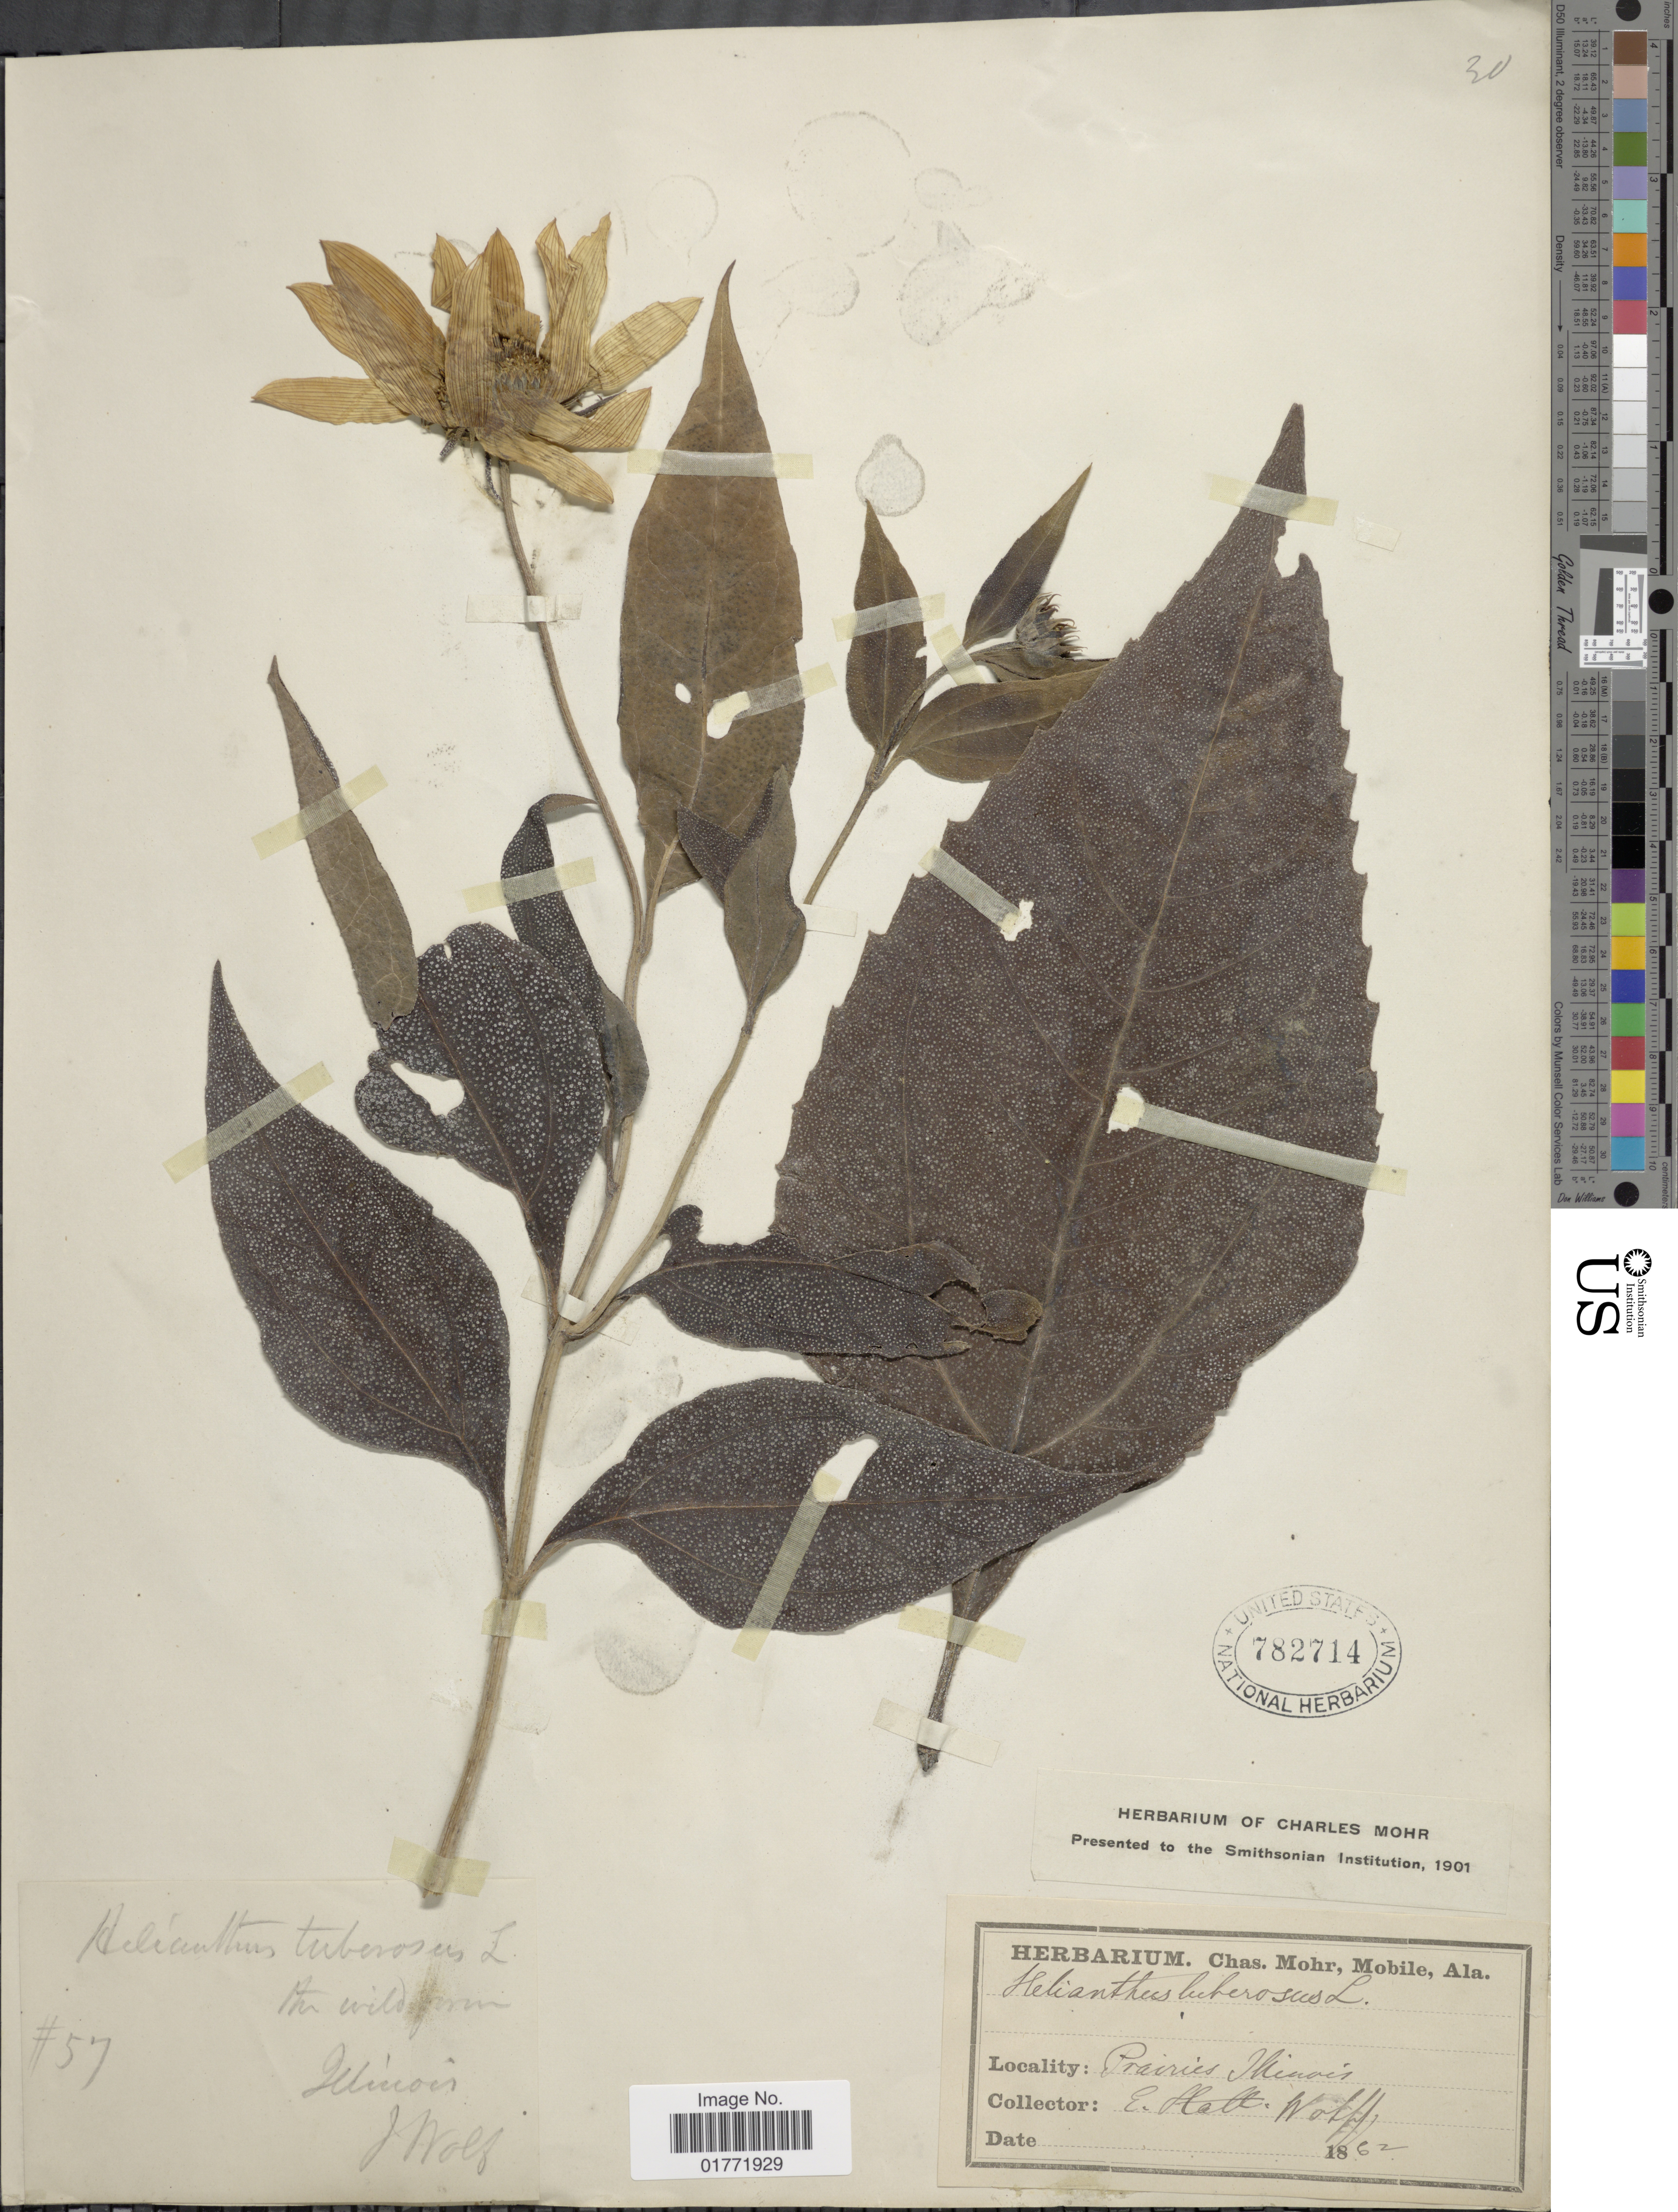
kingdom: Plantae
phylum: Tracheophyta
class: Magnoliopsida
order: Asterales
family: Asteraceae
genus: Helianthus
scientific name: Helianthus tuberosus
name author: L.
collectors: E. Hall & J. Wolf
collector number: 57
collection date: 1862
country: United States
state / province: Illinois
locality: Prairies Illinois.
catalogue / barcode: US 782714